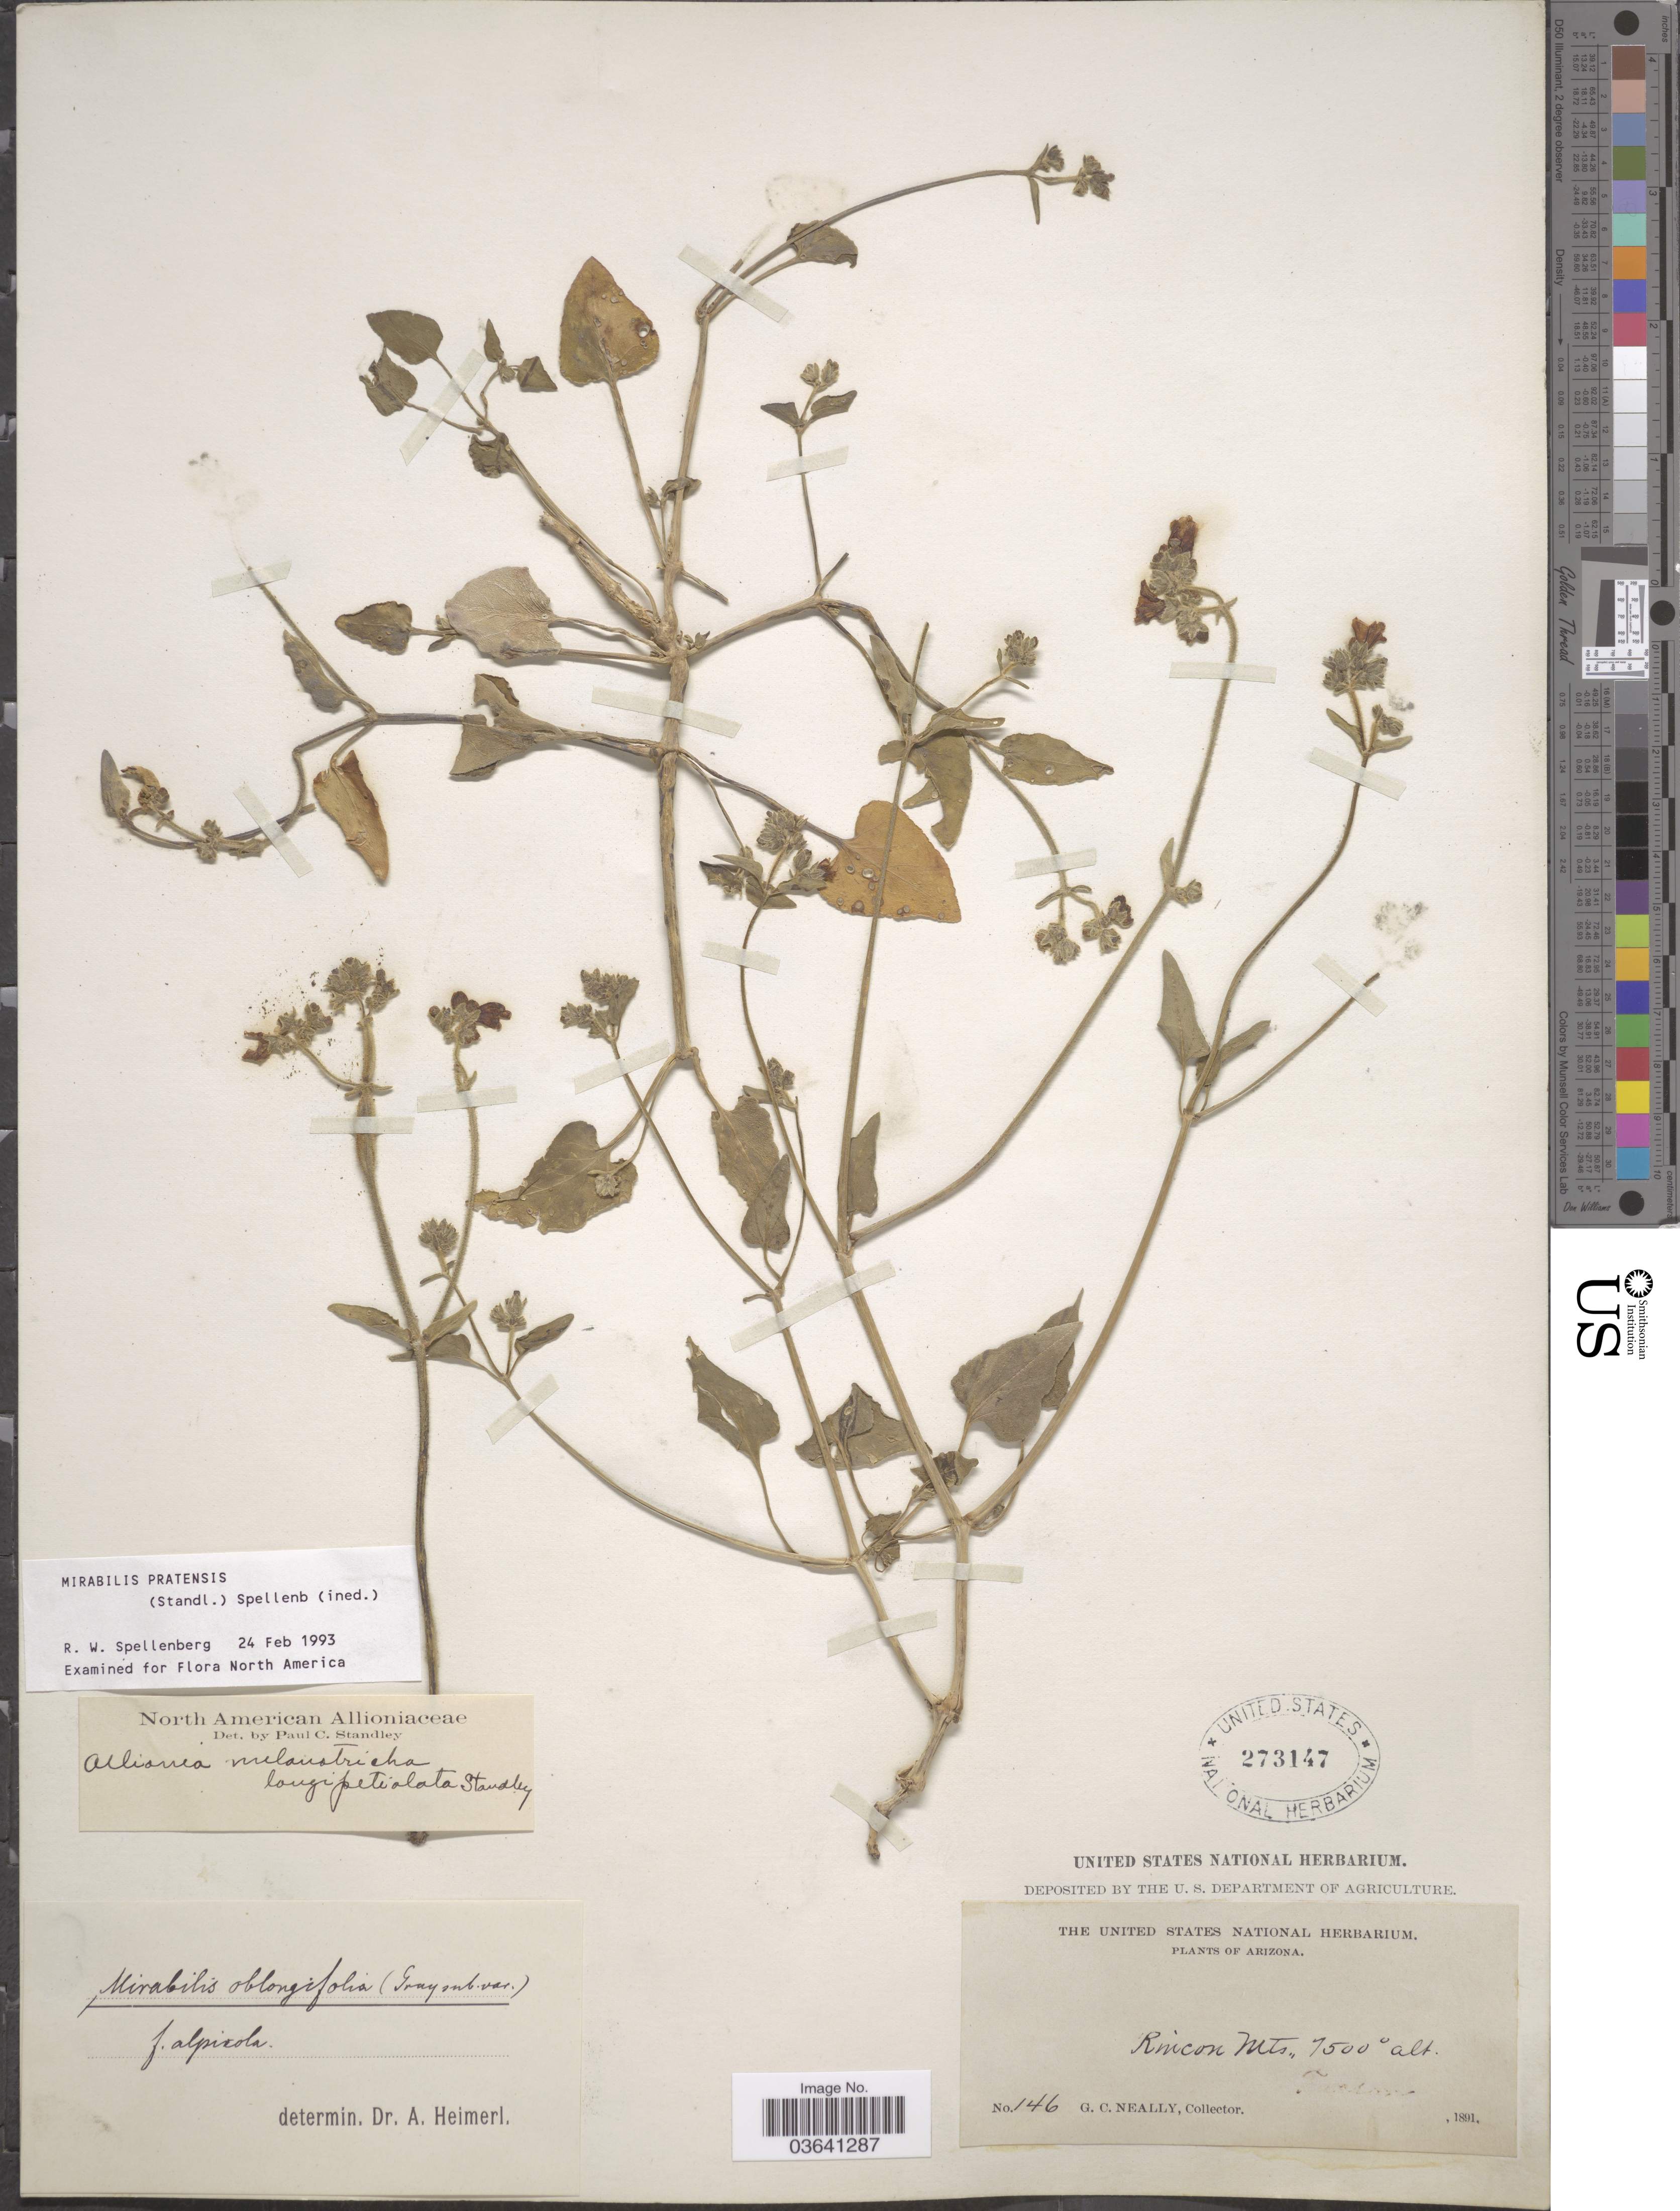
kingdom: Plantae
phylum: Tracheophyta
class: Magnoliopsida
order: Caryophyllales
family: Nyctaginaceae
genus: Mirabilis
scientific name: Mirabilis pratensis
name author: (Standl.) Spellenb.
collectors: G. Neally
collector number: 146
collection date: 1891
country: United States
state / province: Arizona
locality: Rincon Mts.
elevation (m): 2286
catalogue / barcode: US 273147